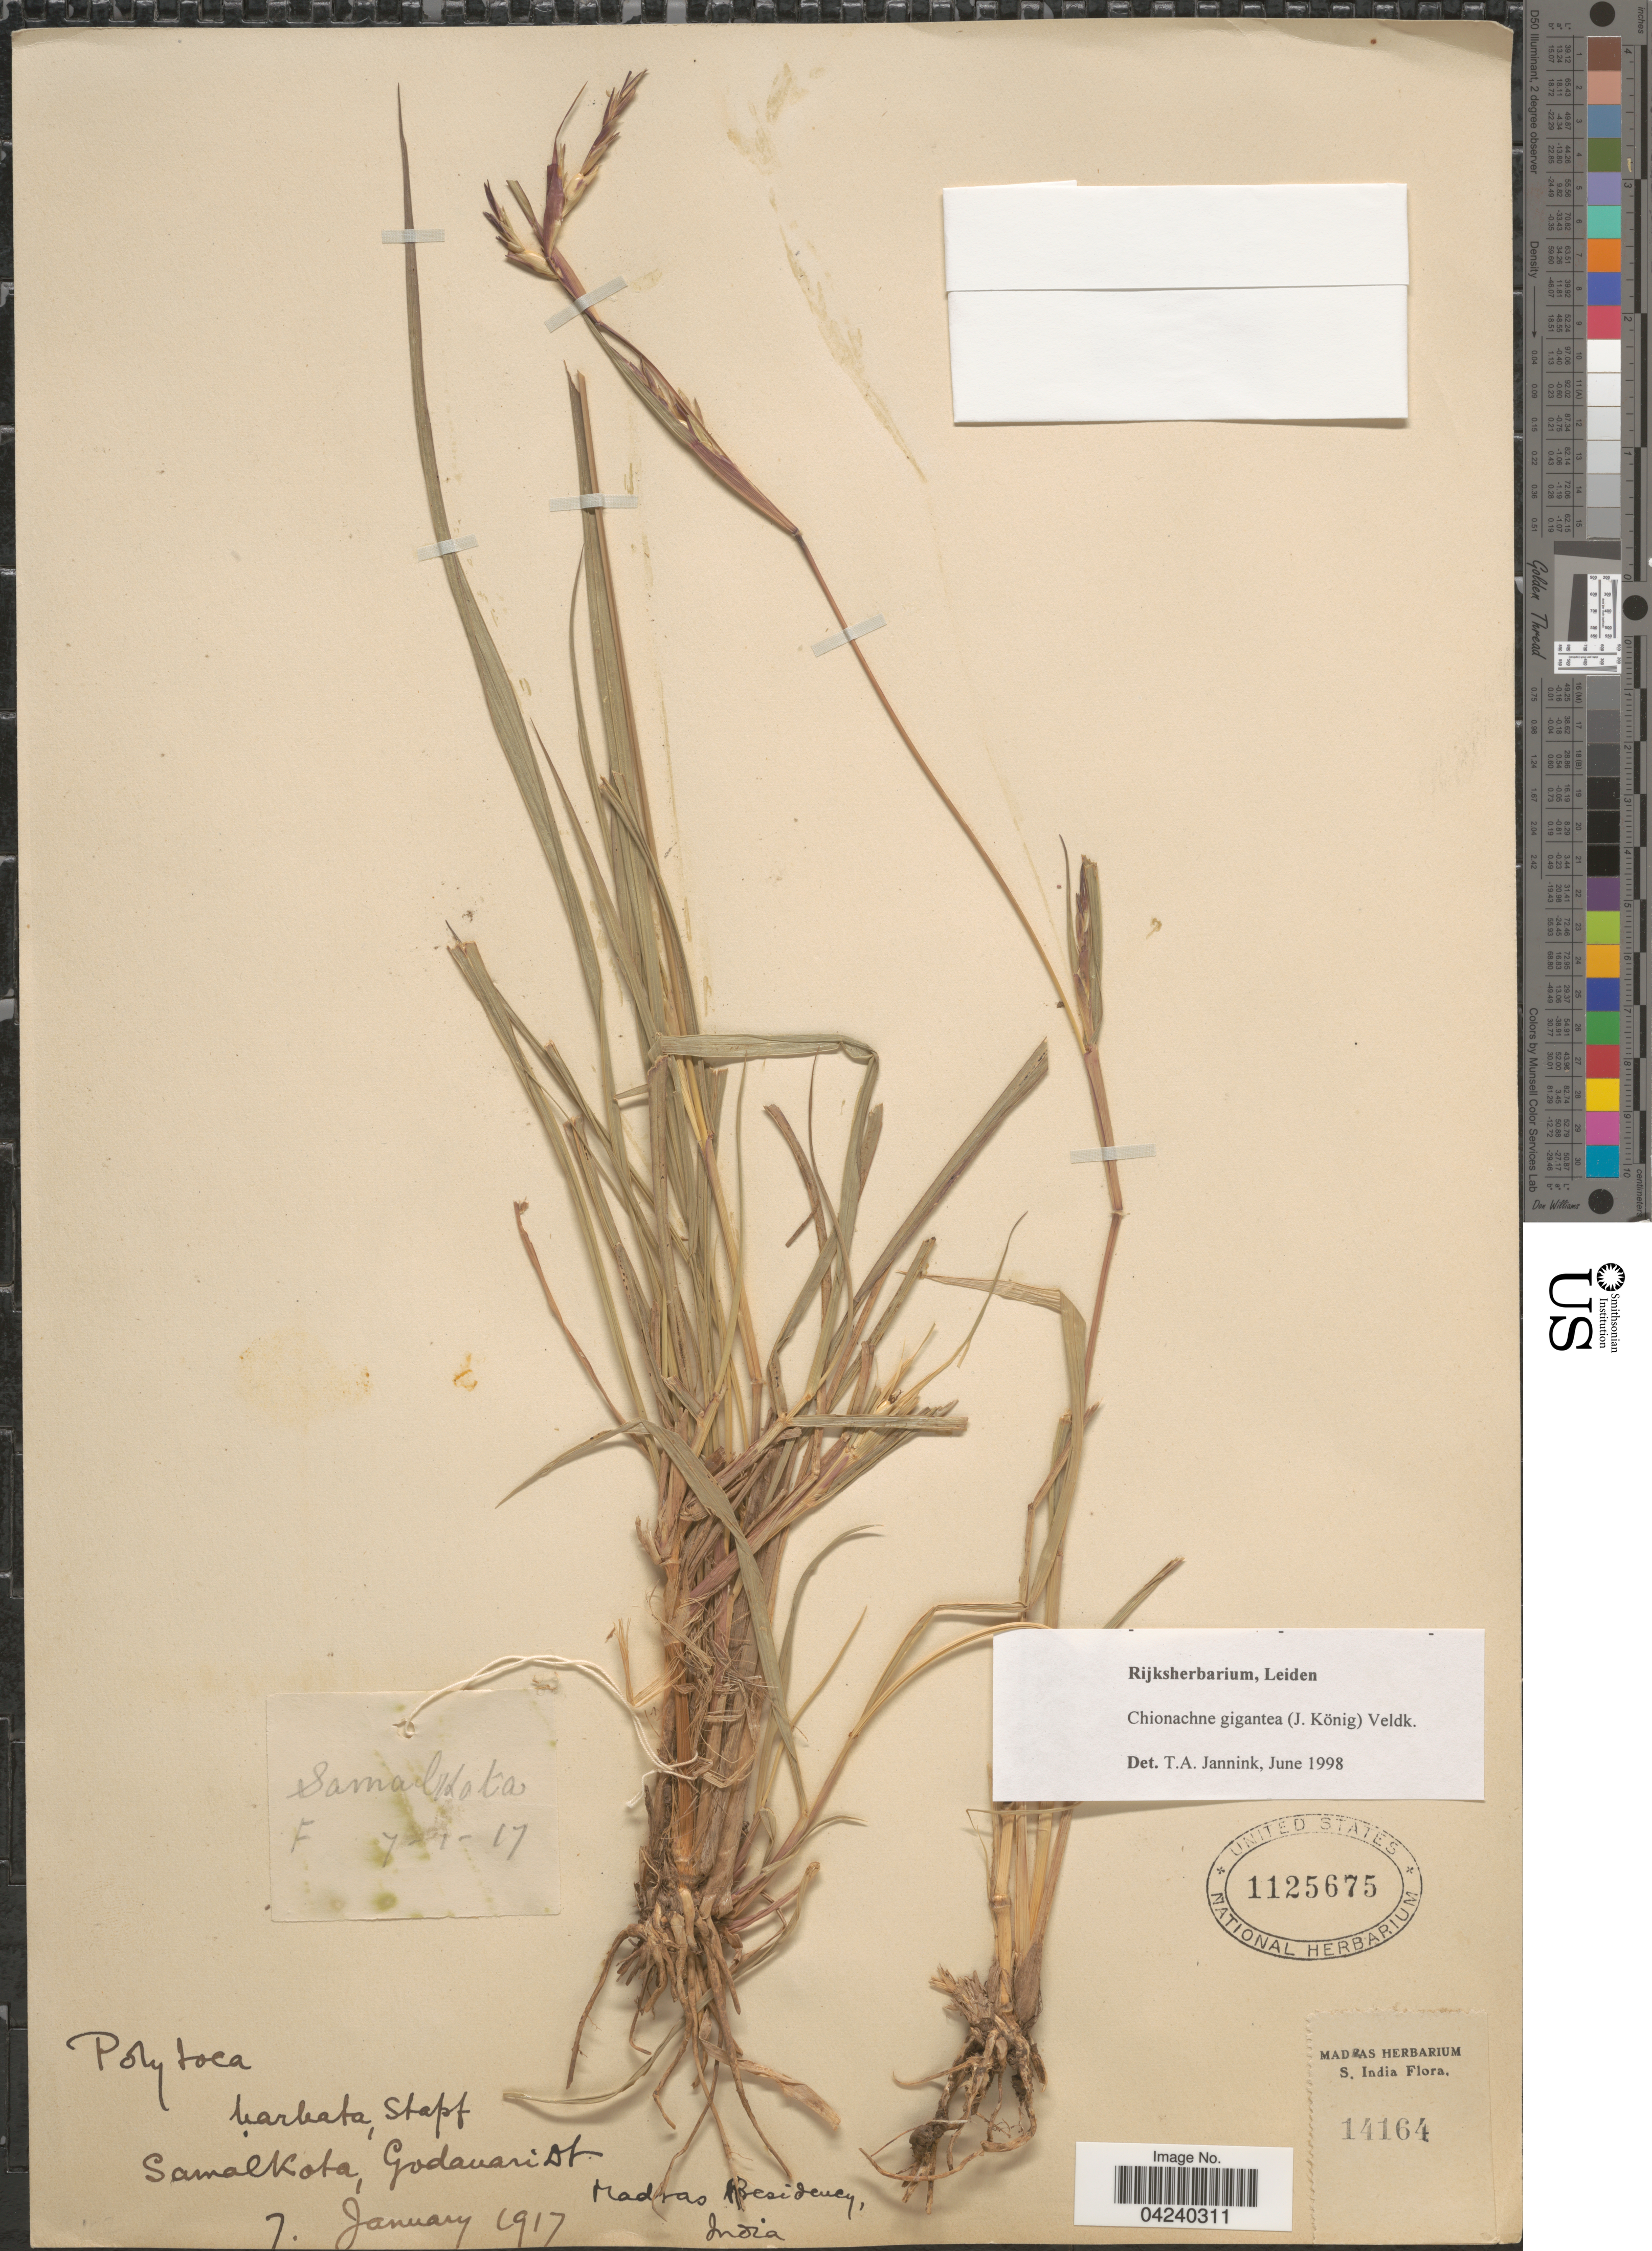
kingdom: Plantae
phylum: Tracheophyta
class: Liliopsida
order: Poales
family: Poaceae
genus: Chionachne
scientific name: Chionachne gigantea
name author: (J. Koenig) Veldkamp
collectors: Ex herb. Madras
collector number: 14164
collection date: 1917-01-07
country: India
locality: Samalkota, Godavarist. Madras Presidency. S. India.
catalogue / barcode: US 1125675